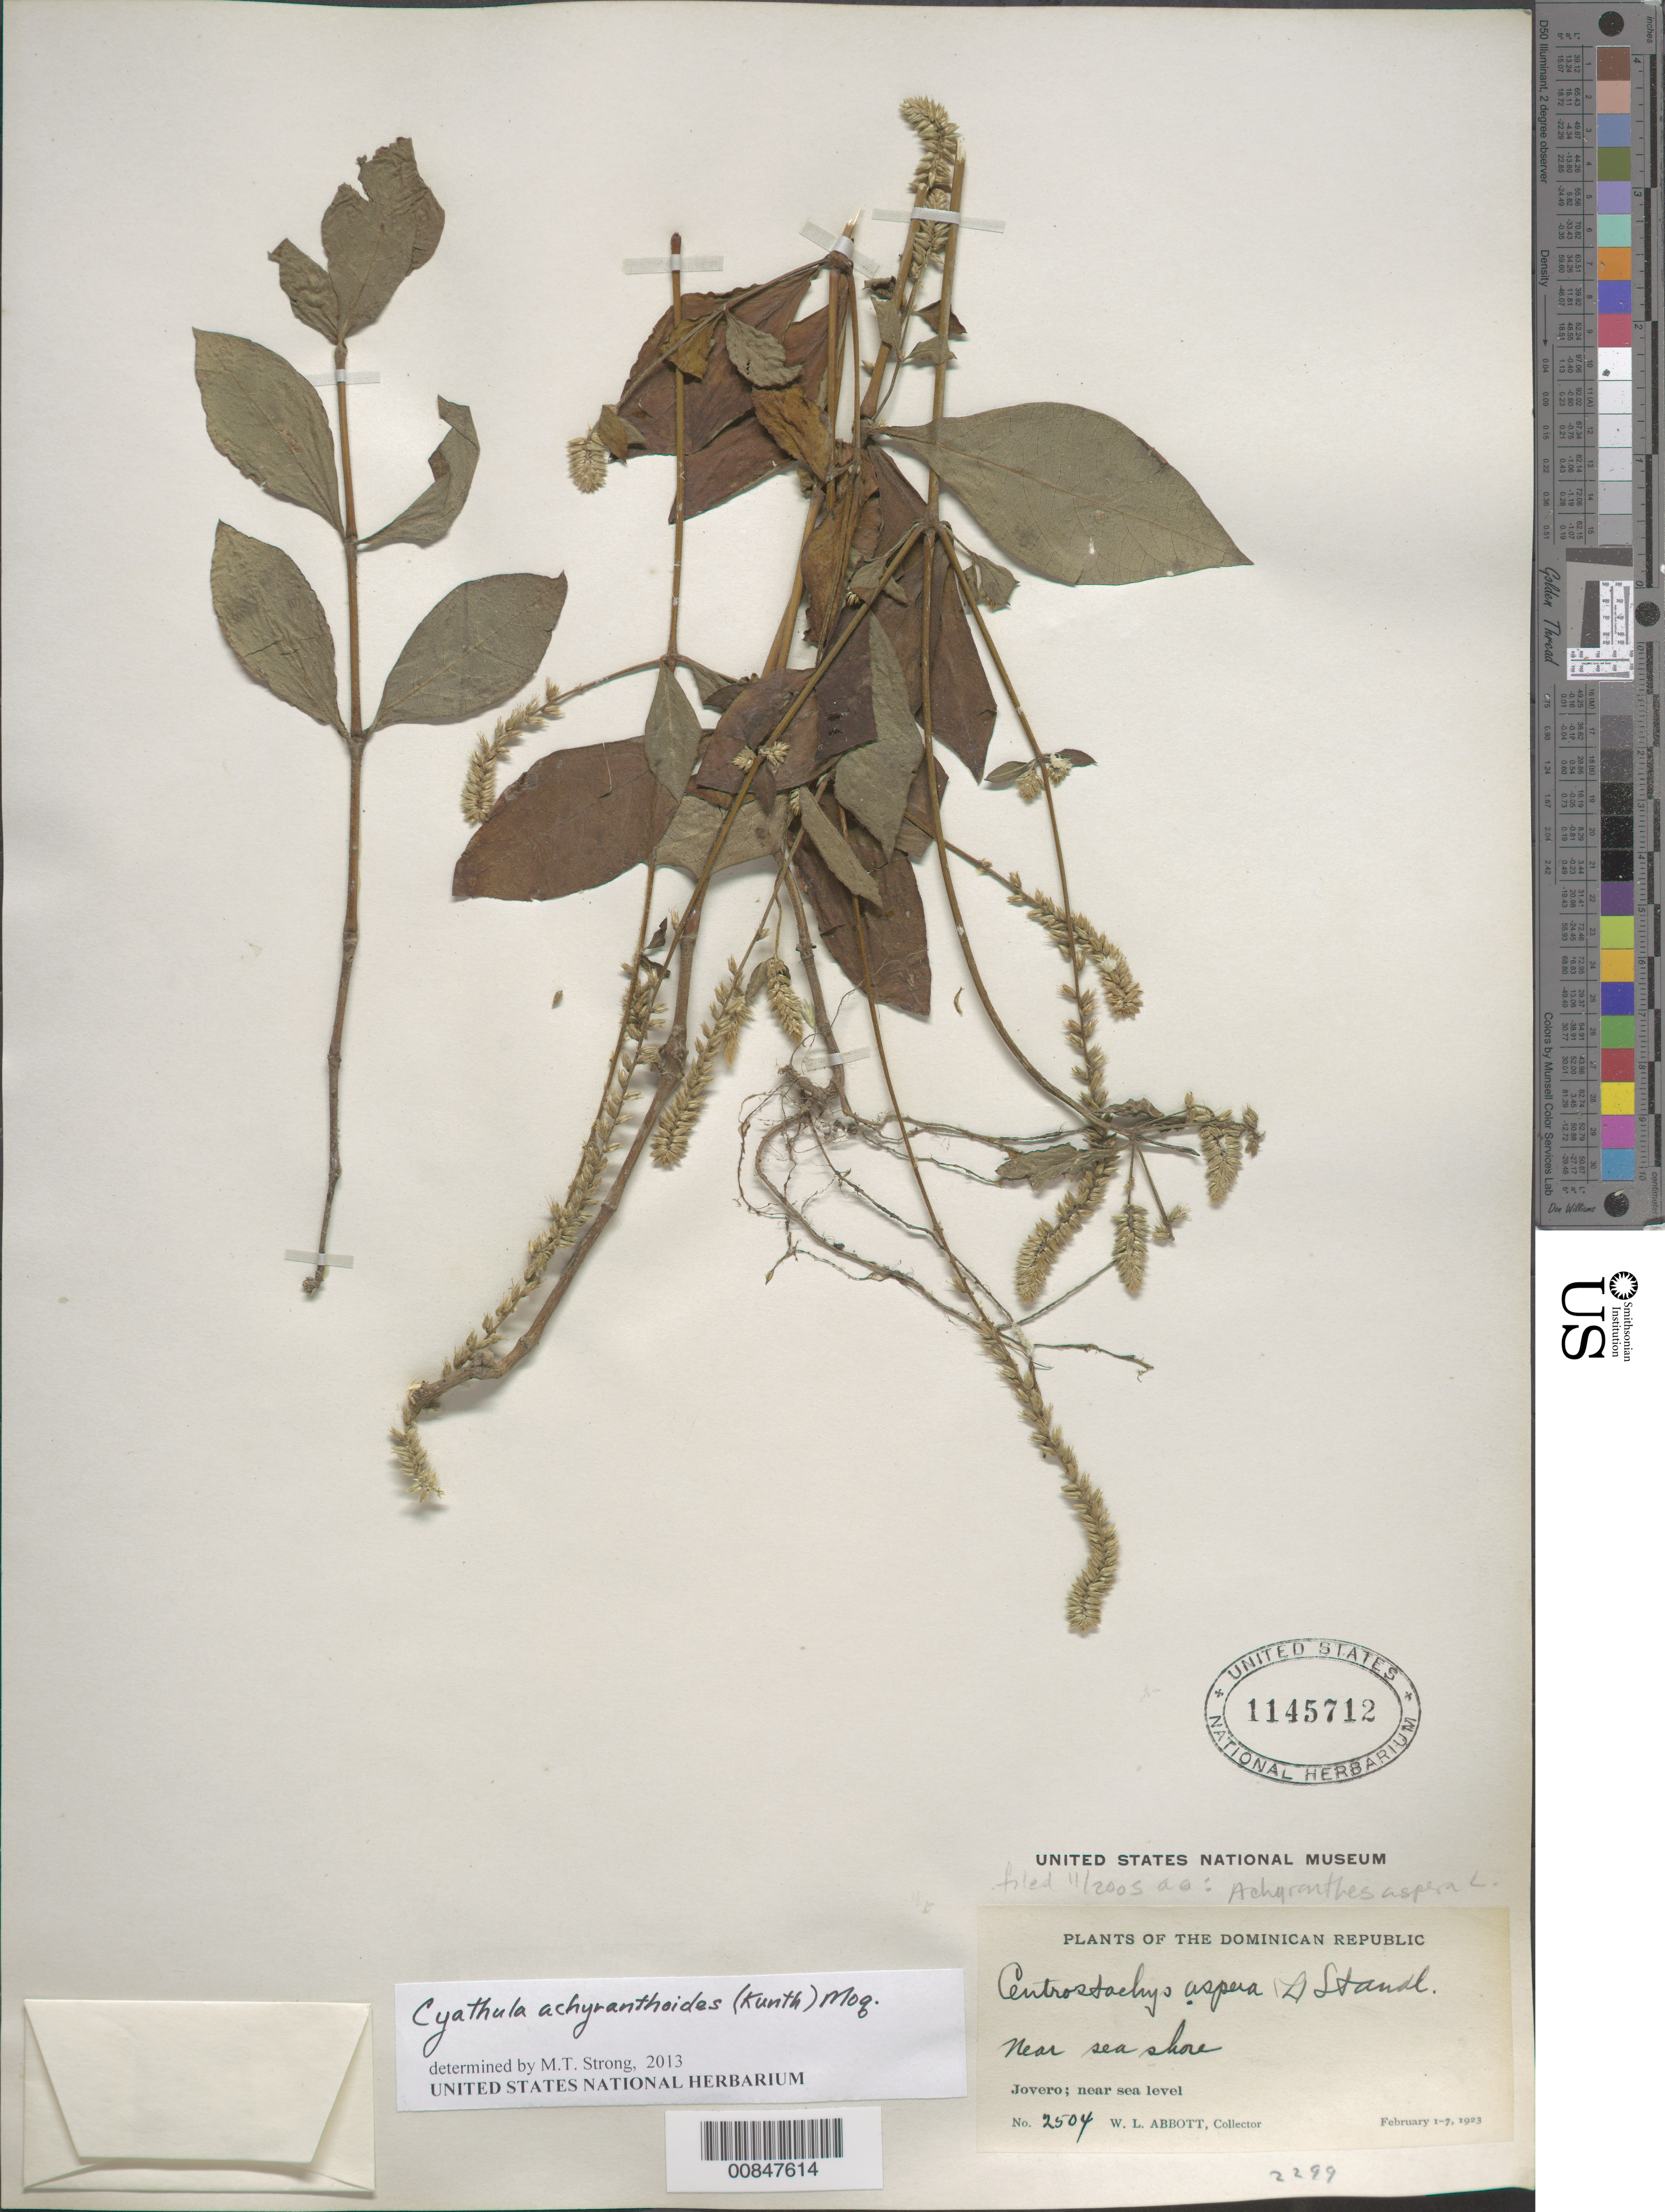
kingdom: Plantae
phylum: Tracheophyta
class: Magnoliopsida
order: Caryophyllales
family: Amaranthaceae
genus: Cyathula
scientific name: Cyathula achyranthoides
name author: (Kunth) Moq.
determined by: Strong, M. T., (US), Smithsonian Institution - National Museum of Natural History (UNITED STATES)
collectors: W. L. Abbott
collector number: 2504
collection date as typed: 01 Feb 1923 to 07 Feb 1923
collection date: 1923-02-01/1923-02-07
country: Dominican Republic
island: Hispaniola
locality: Jovero.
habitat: Near sea shore.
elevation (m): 0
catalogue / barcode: US 1145712